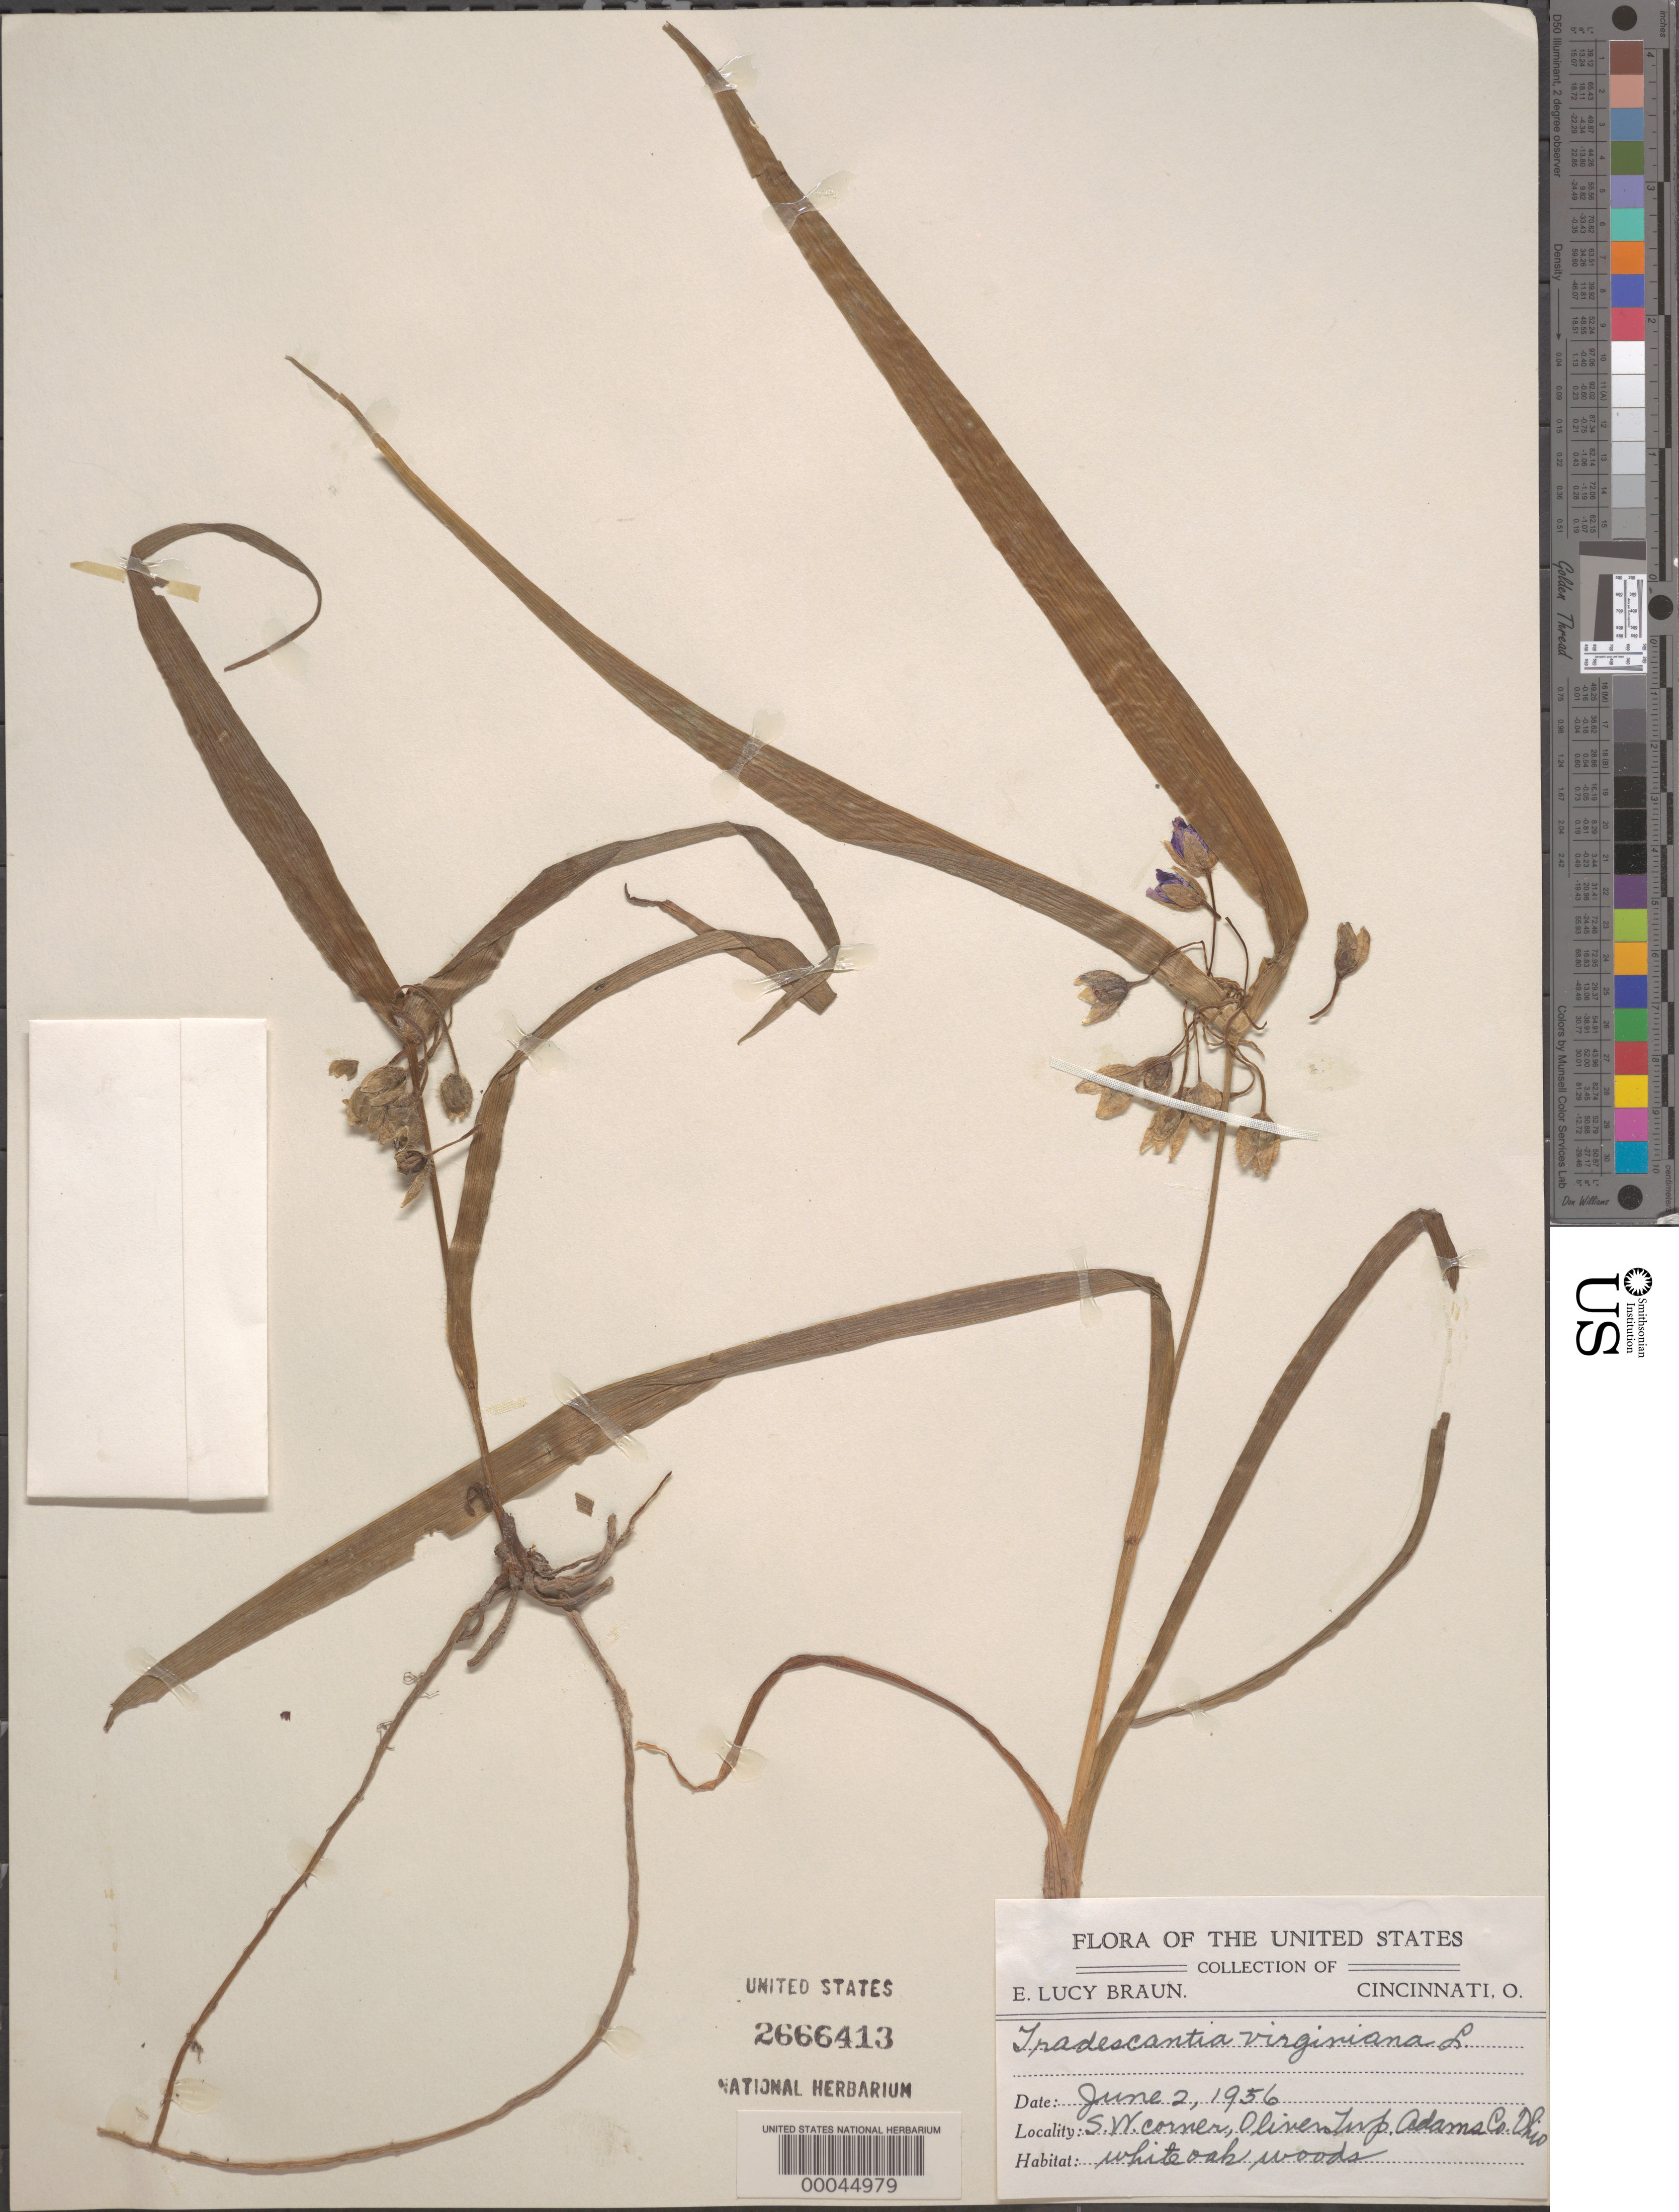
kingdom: Plantae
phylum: Tracheophyta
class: Liliopsida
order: Commelinales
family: Commelinaceae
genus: Tradescantia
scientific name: Tradescantia virginiana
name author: L.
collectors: E. L. Braun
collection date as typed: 02 Jun 1956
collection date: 1956-06-02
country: United States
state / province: Ohio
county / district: Adams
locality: Oliver twp.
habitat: White oak woods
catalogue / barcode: US 2666413